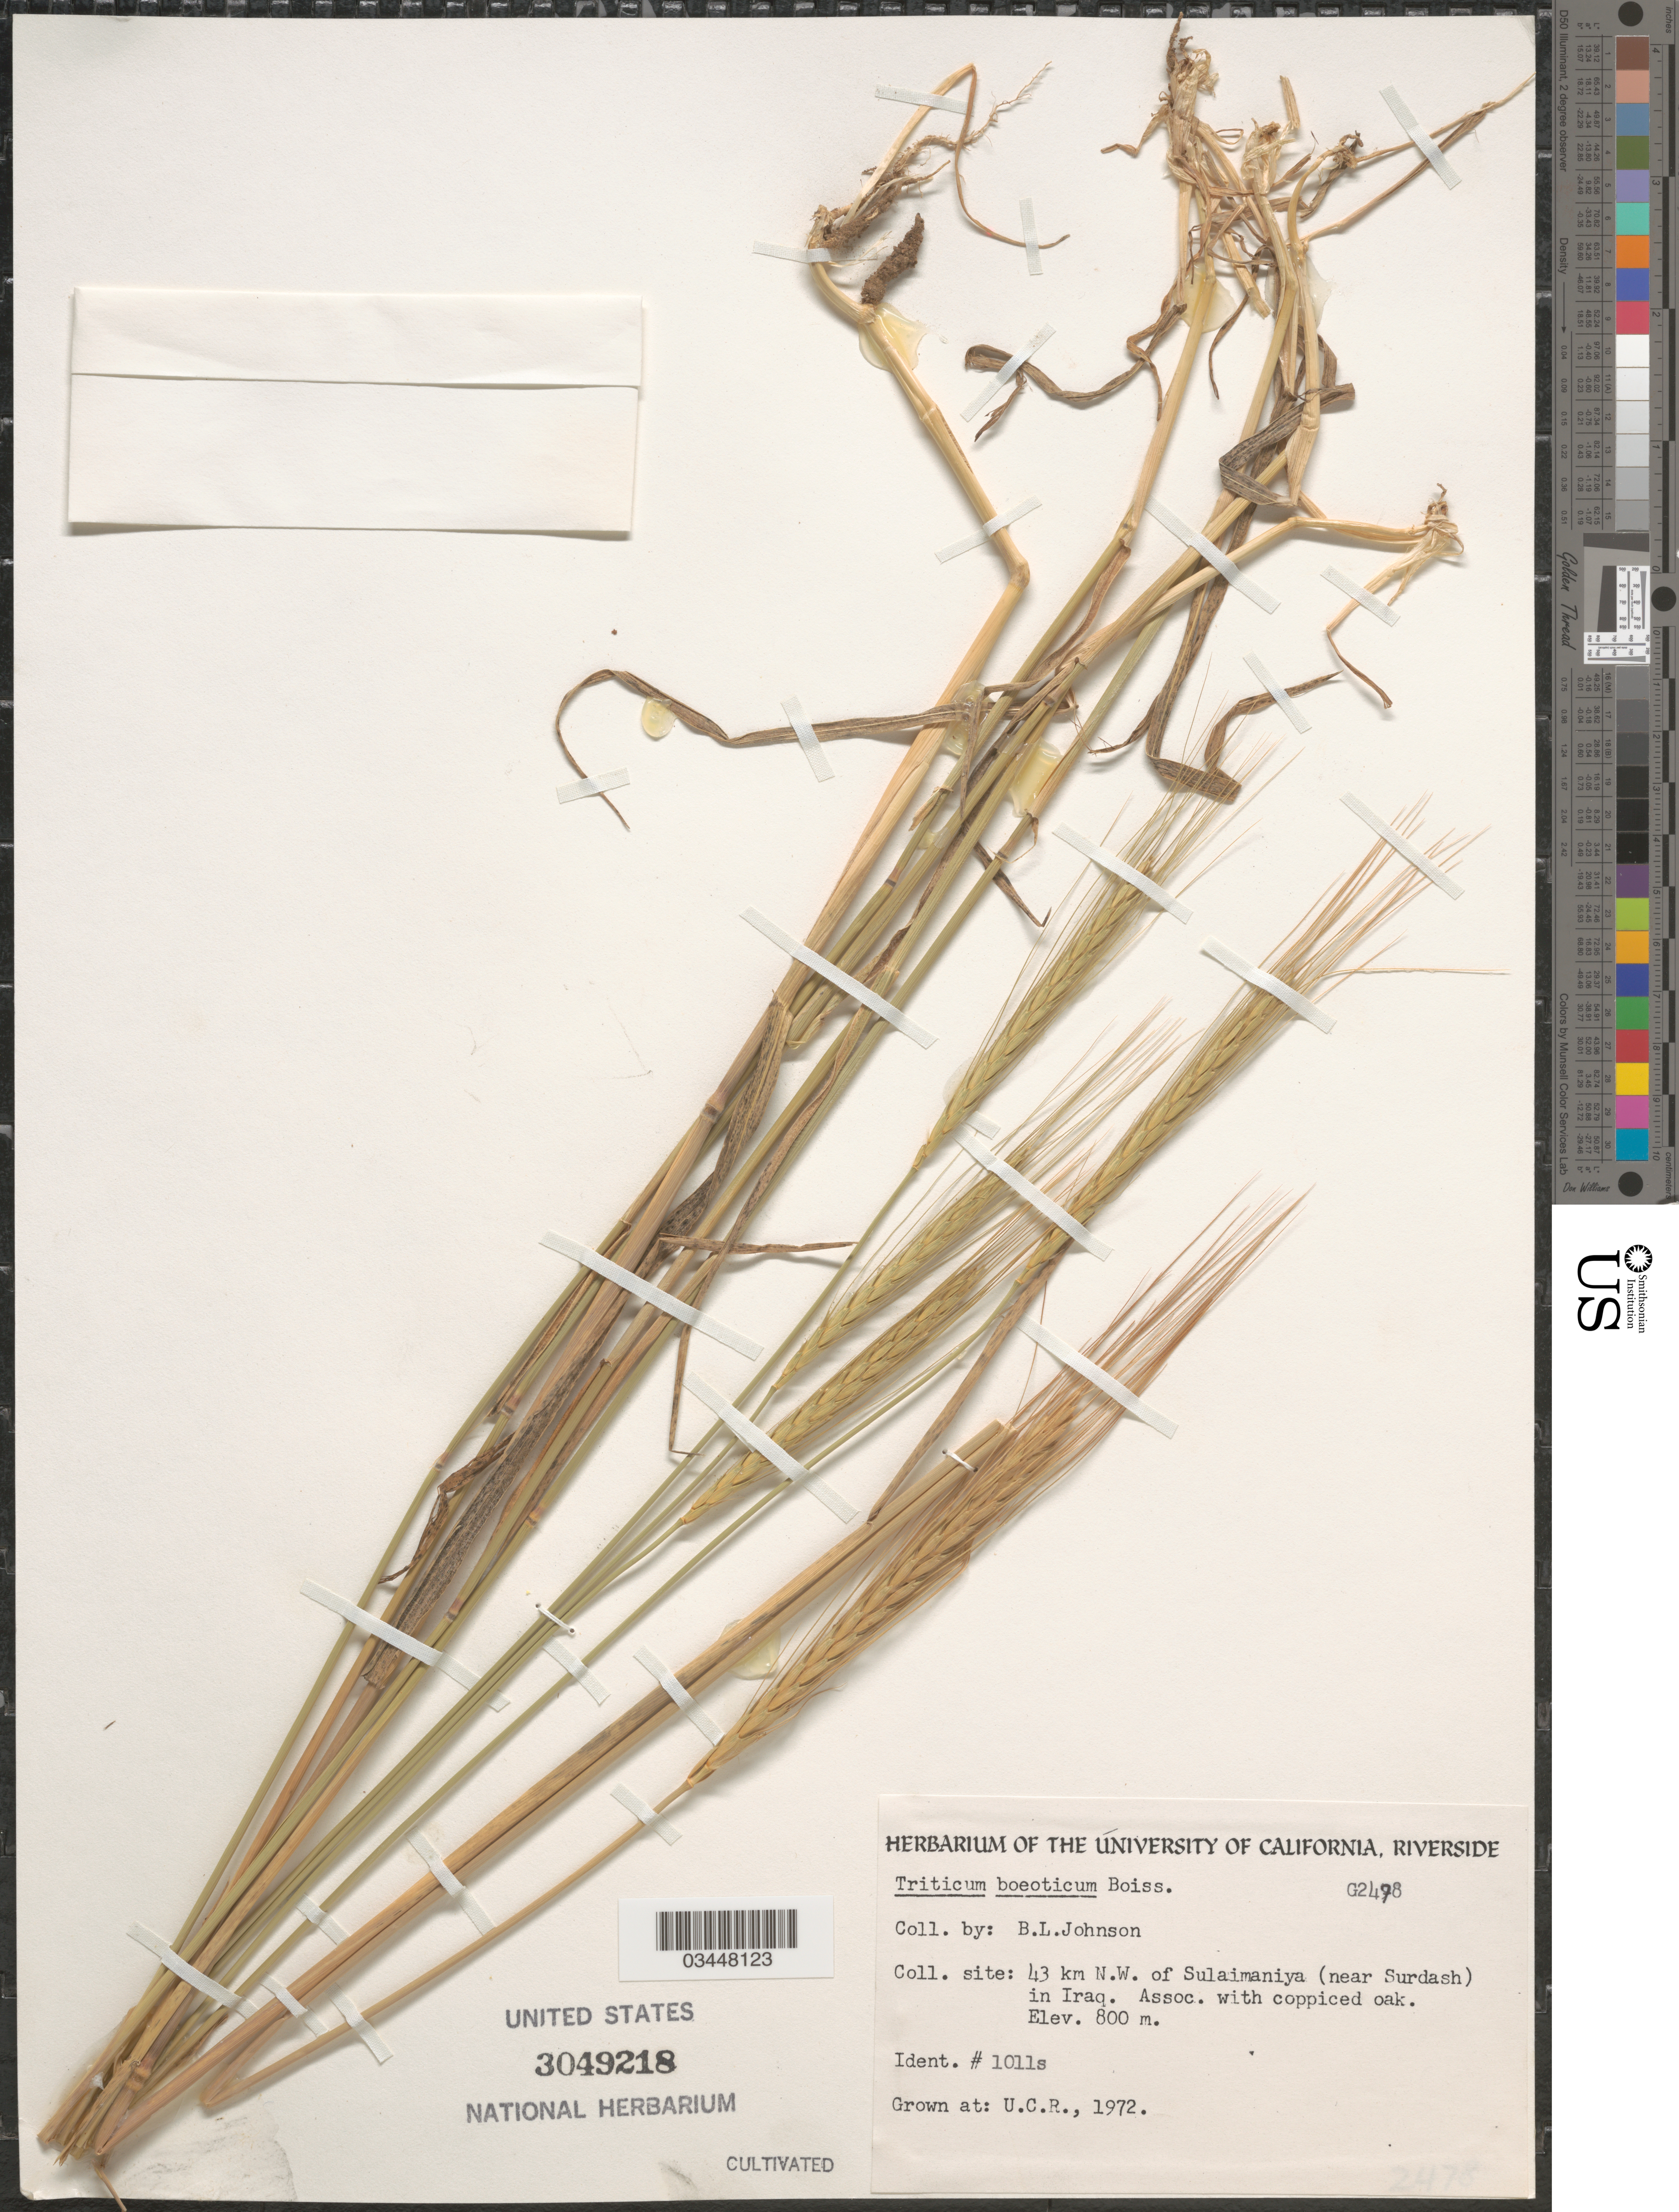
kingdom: Plantae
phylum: Tracheophyta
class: Liliopsida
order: Poales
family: Poaceae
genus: Triticum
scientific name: Triticum boeoticum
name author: Boiss.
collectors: ex herb. Univ. of California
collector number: G2478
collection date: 1972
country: United States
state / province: California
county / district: Riverside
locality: U.C.R.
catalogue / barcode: US 3049218